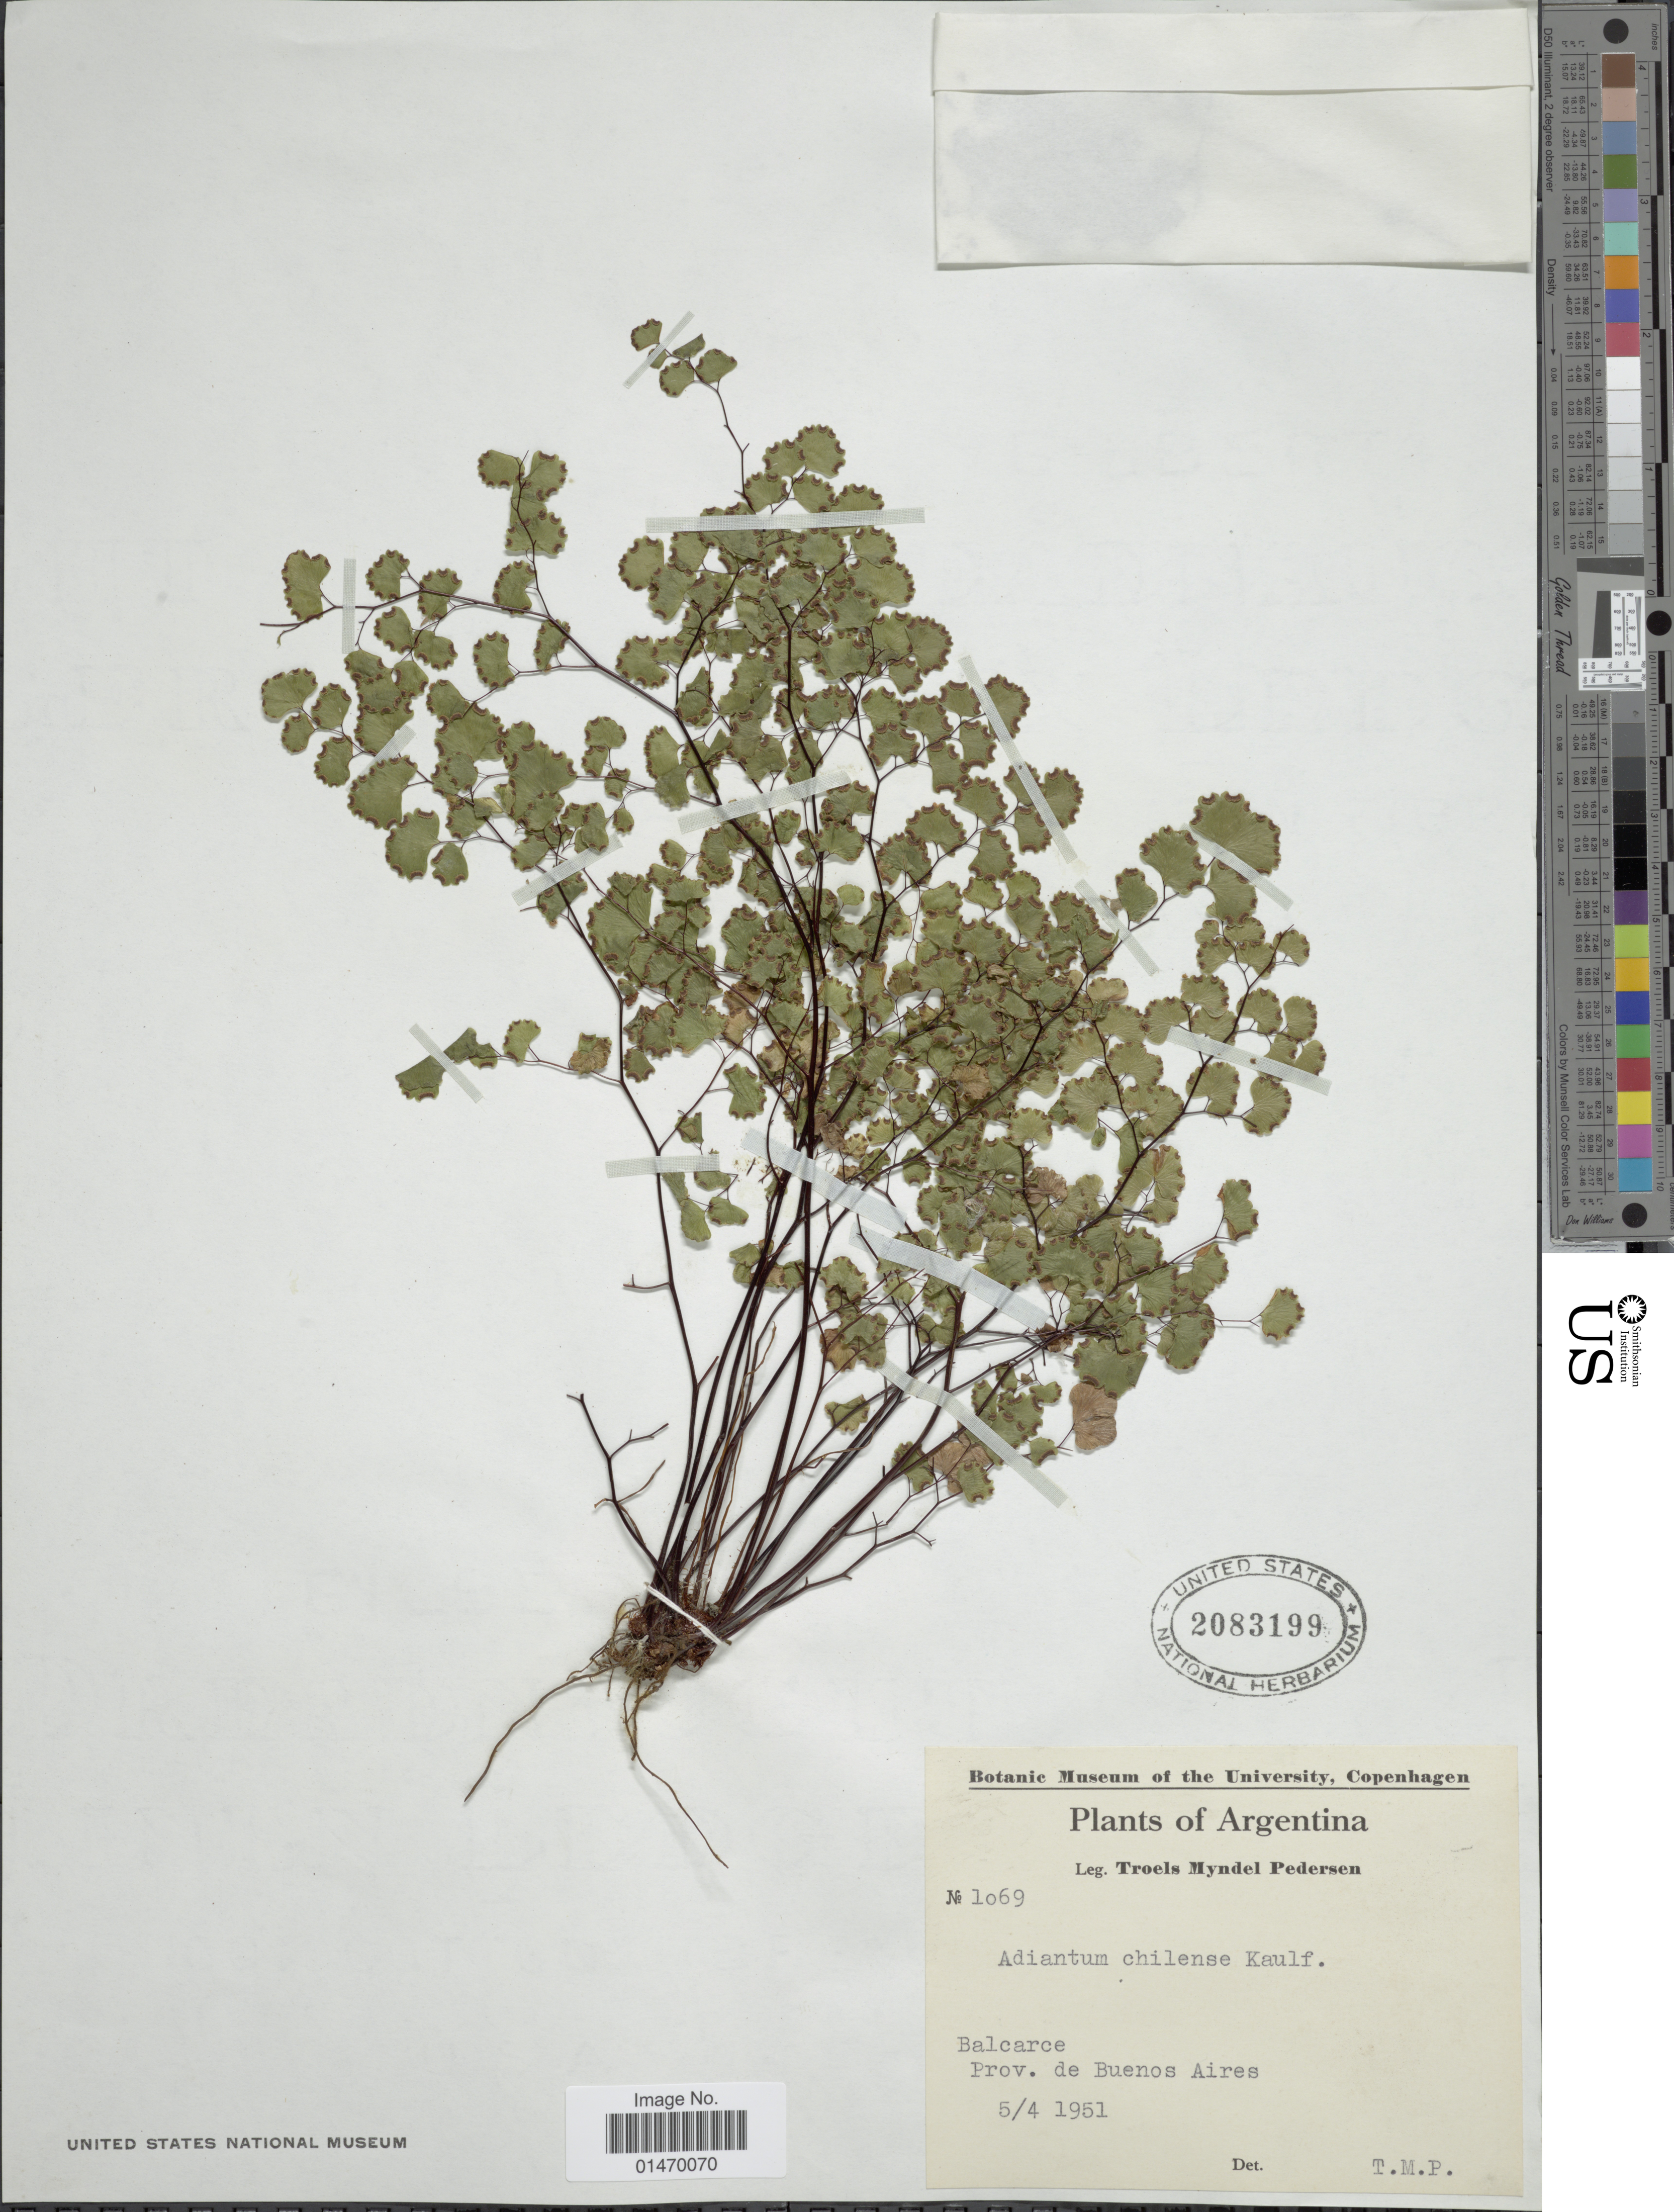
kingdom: Plantae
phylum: Tracheophyta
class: Polypodiopsida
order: Polypodiales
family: Pteridaceae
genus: Adiantum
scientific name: Adiantum chilense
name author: Kaulf.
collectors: T. Pederson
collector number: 1069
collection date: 1951-04-05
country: Argentina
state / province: Buenos Aires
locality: Balcarce.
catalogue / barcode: US 2083199